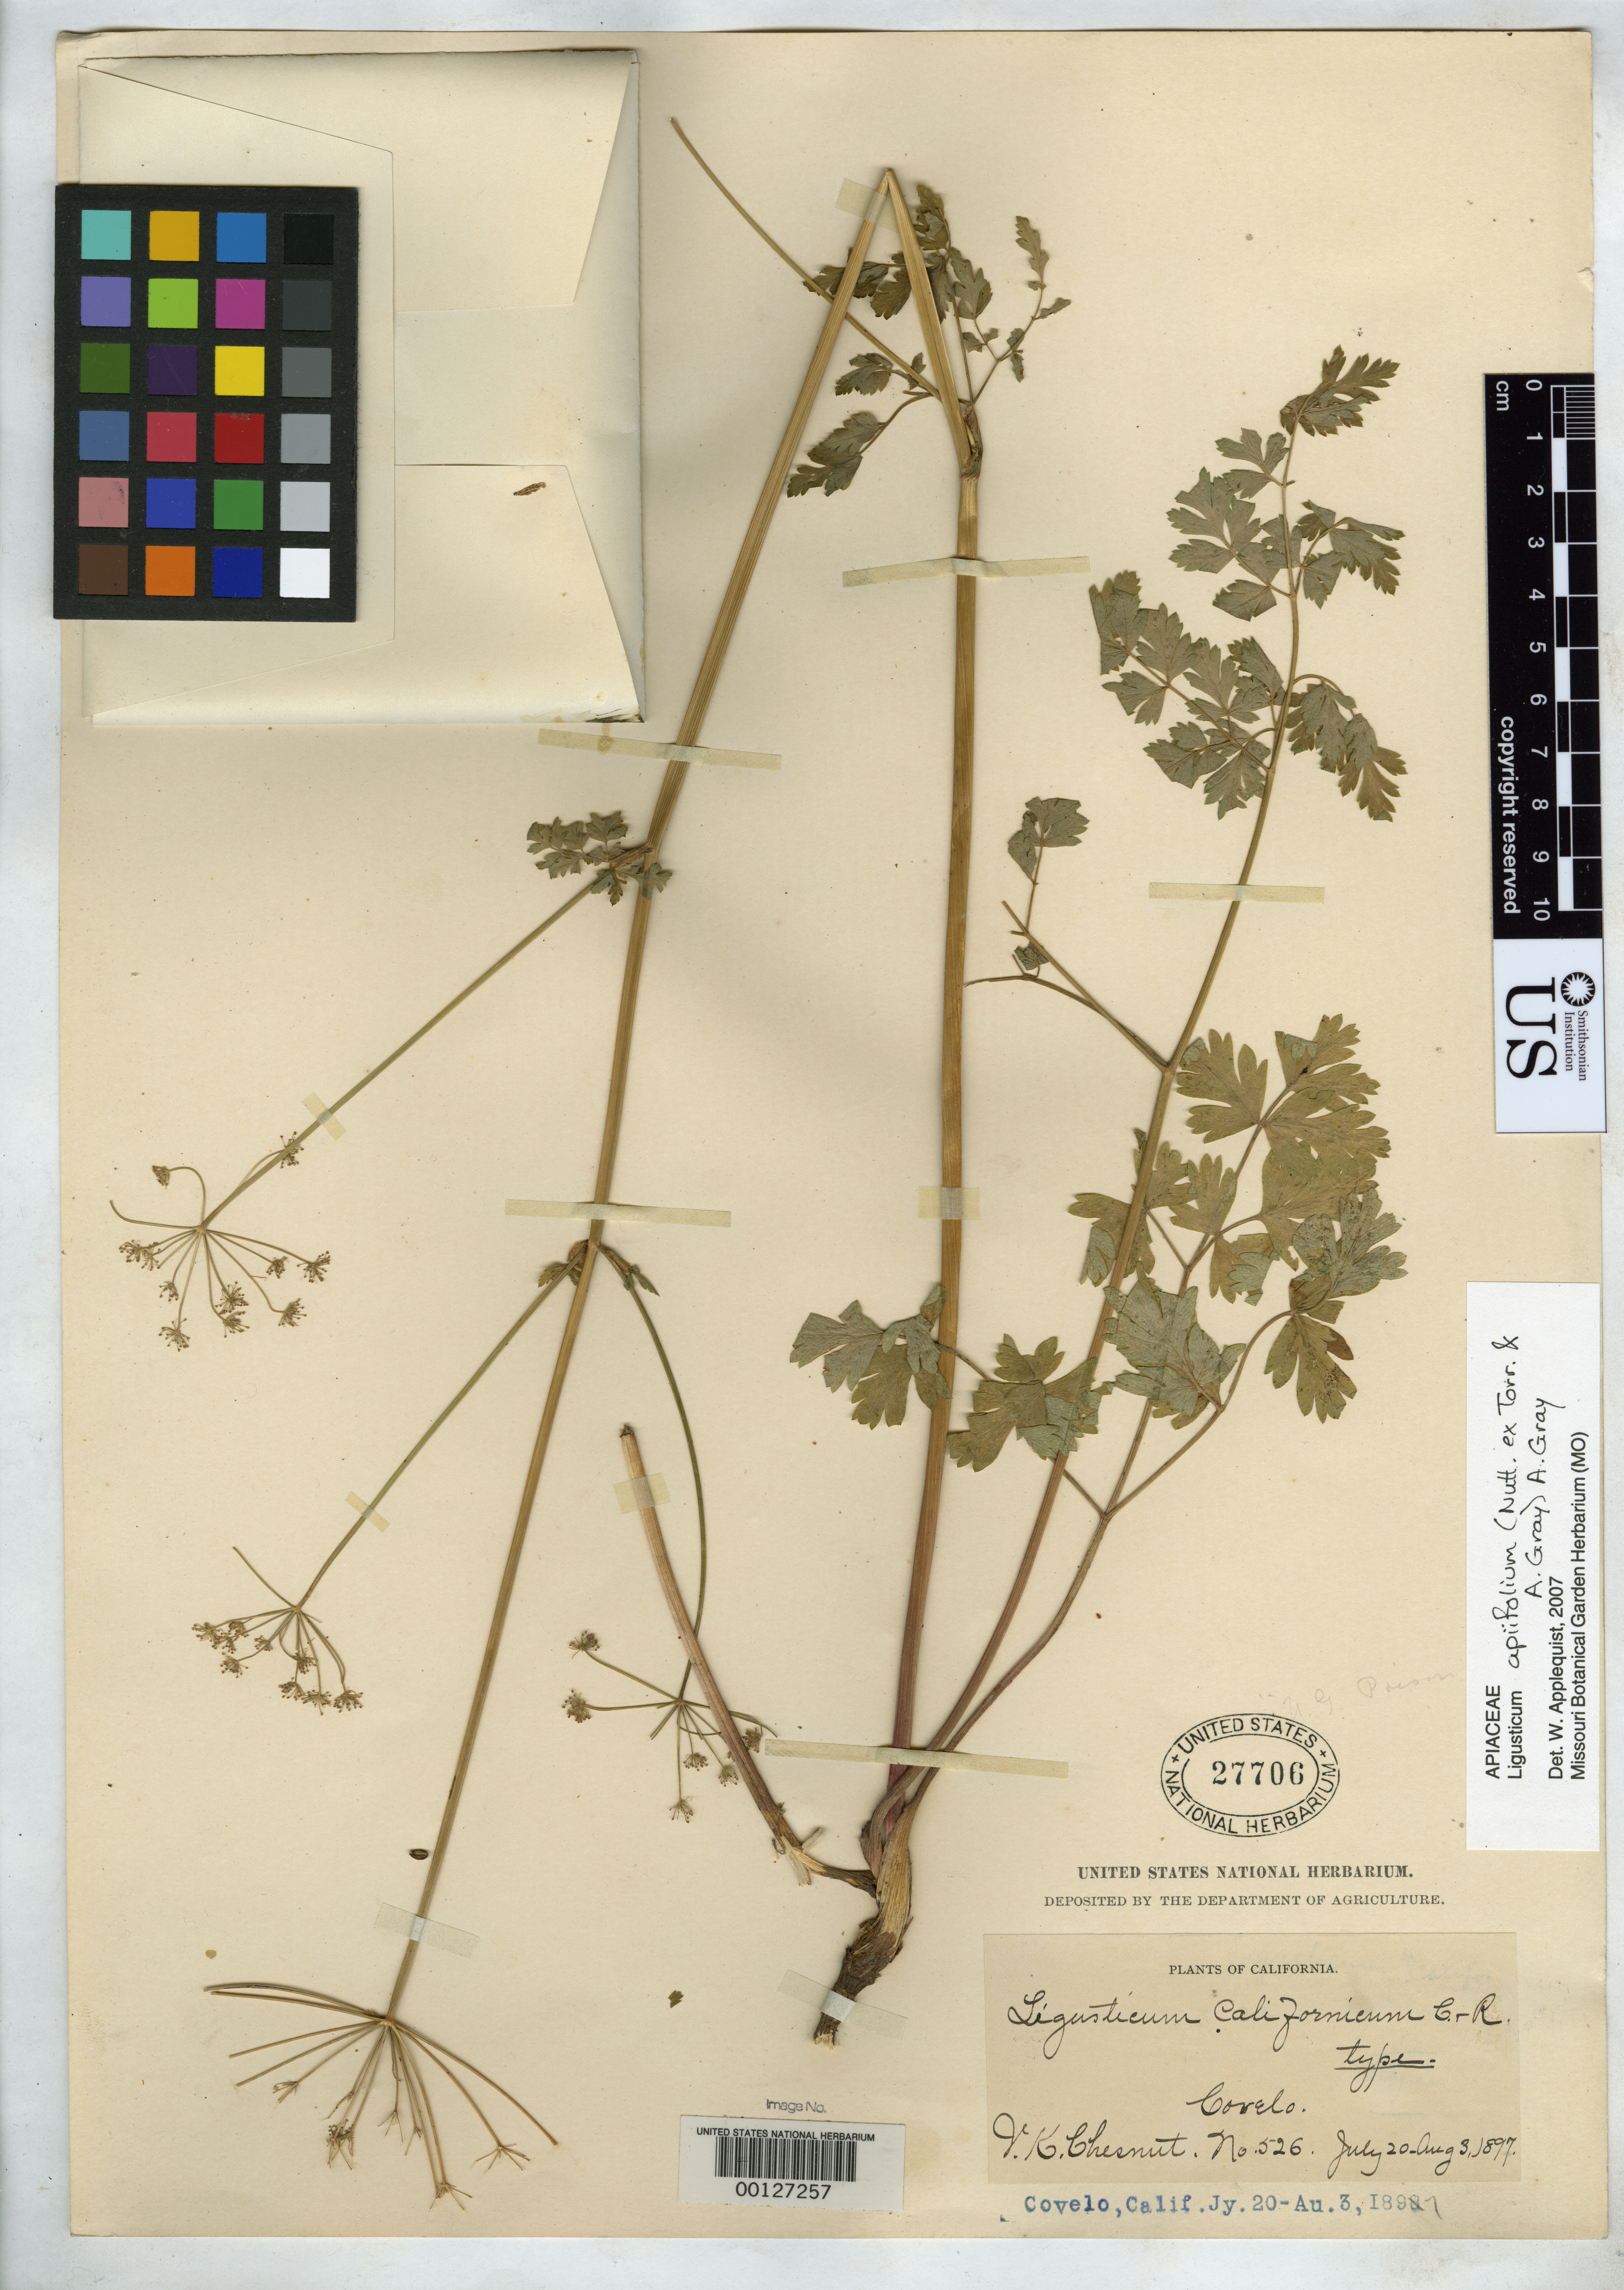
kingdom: Plantae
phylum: Tracheophyta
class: Magnoliopsida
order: Apiales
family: Apiaceae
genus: Ligusticum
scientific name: Ligusticum californicum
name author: J.M. Coult. & Rose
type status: Holotype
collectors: V. K. Chesnut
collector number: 526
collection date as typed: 20 Jul 1897 to 03 Aug 1897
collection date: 1897-07-20/1897-08-03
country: United States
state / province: California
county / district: Mendocino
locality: Covelo.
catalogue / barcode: US 27706